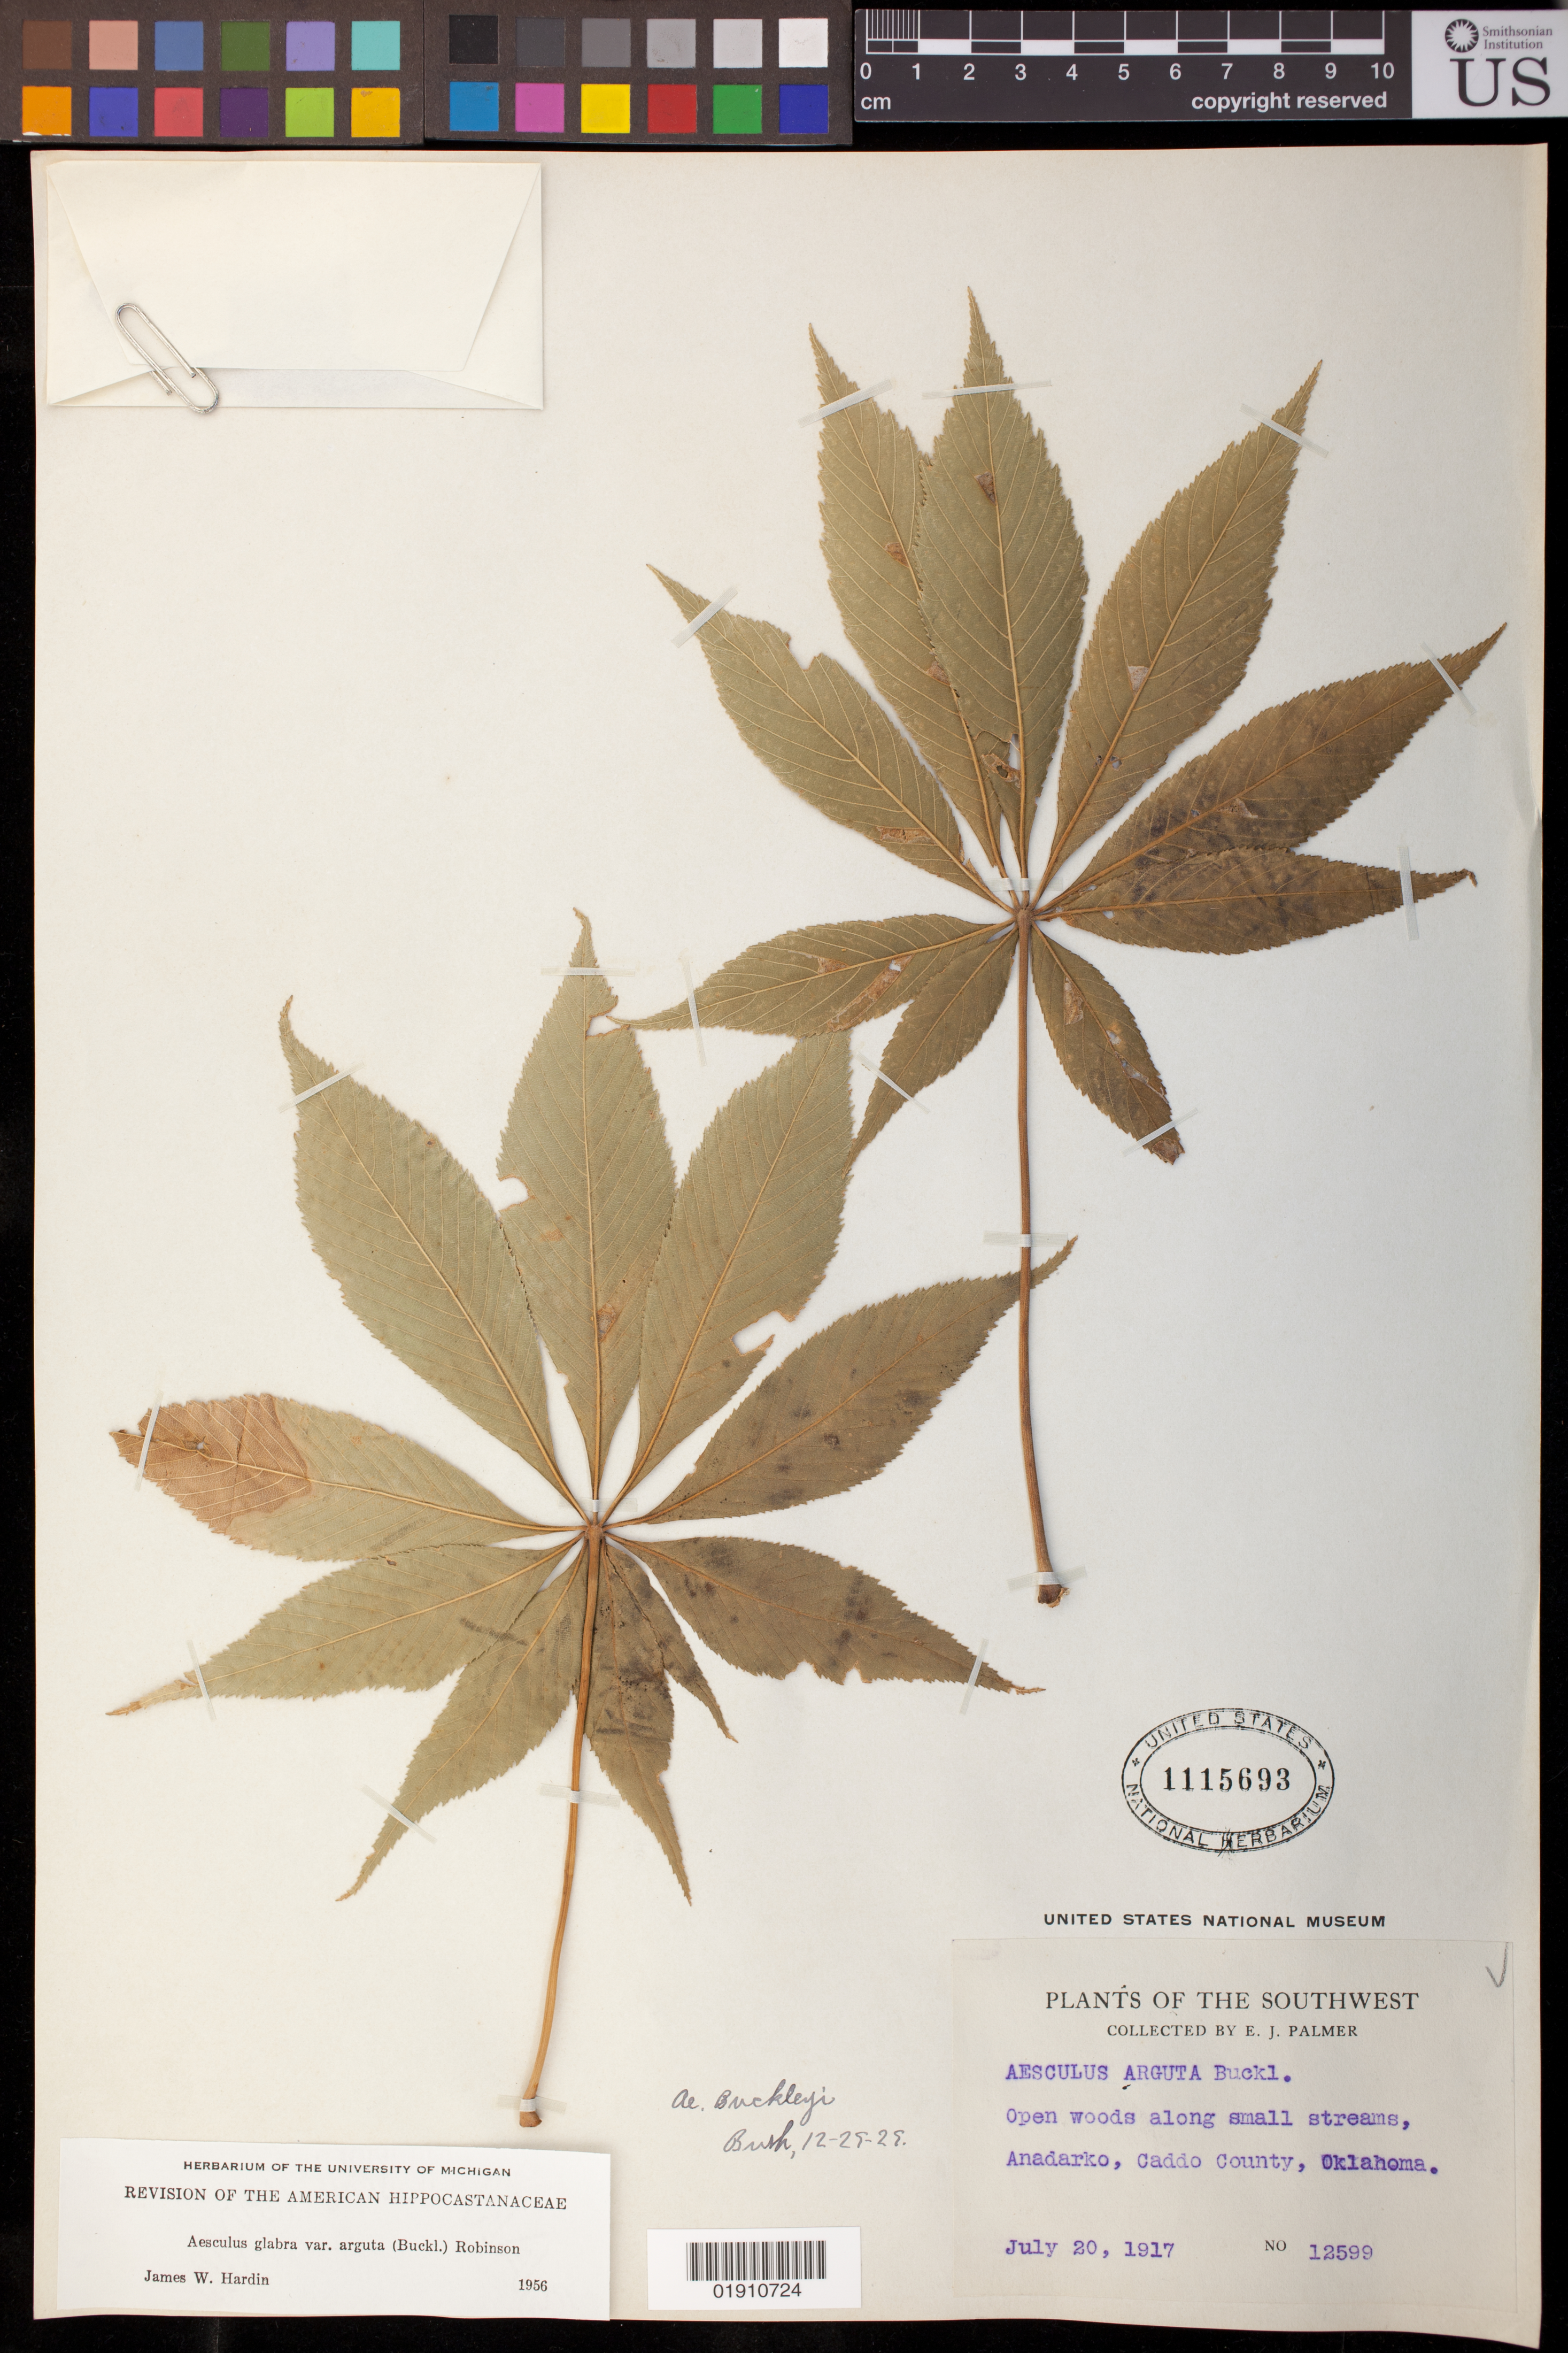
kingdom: Plantae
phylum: Tracheophyta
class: Magnoliopsida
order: Sapindales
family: Sapindaceae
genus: Aesculus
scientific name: Aesculus glabra var. anguta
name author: (Buckley) B.L. Rob.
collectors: E. J. Palmer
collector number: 12599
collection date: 1917-07-20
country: United States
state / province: Oklahoma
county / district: Caddo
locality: Open woods along small streams, Anadarko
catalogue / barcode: US 1115693